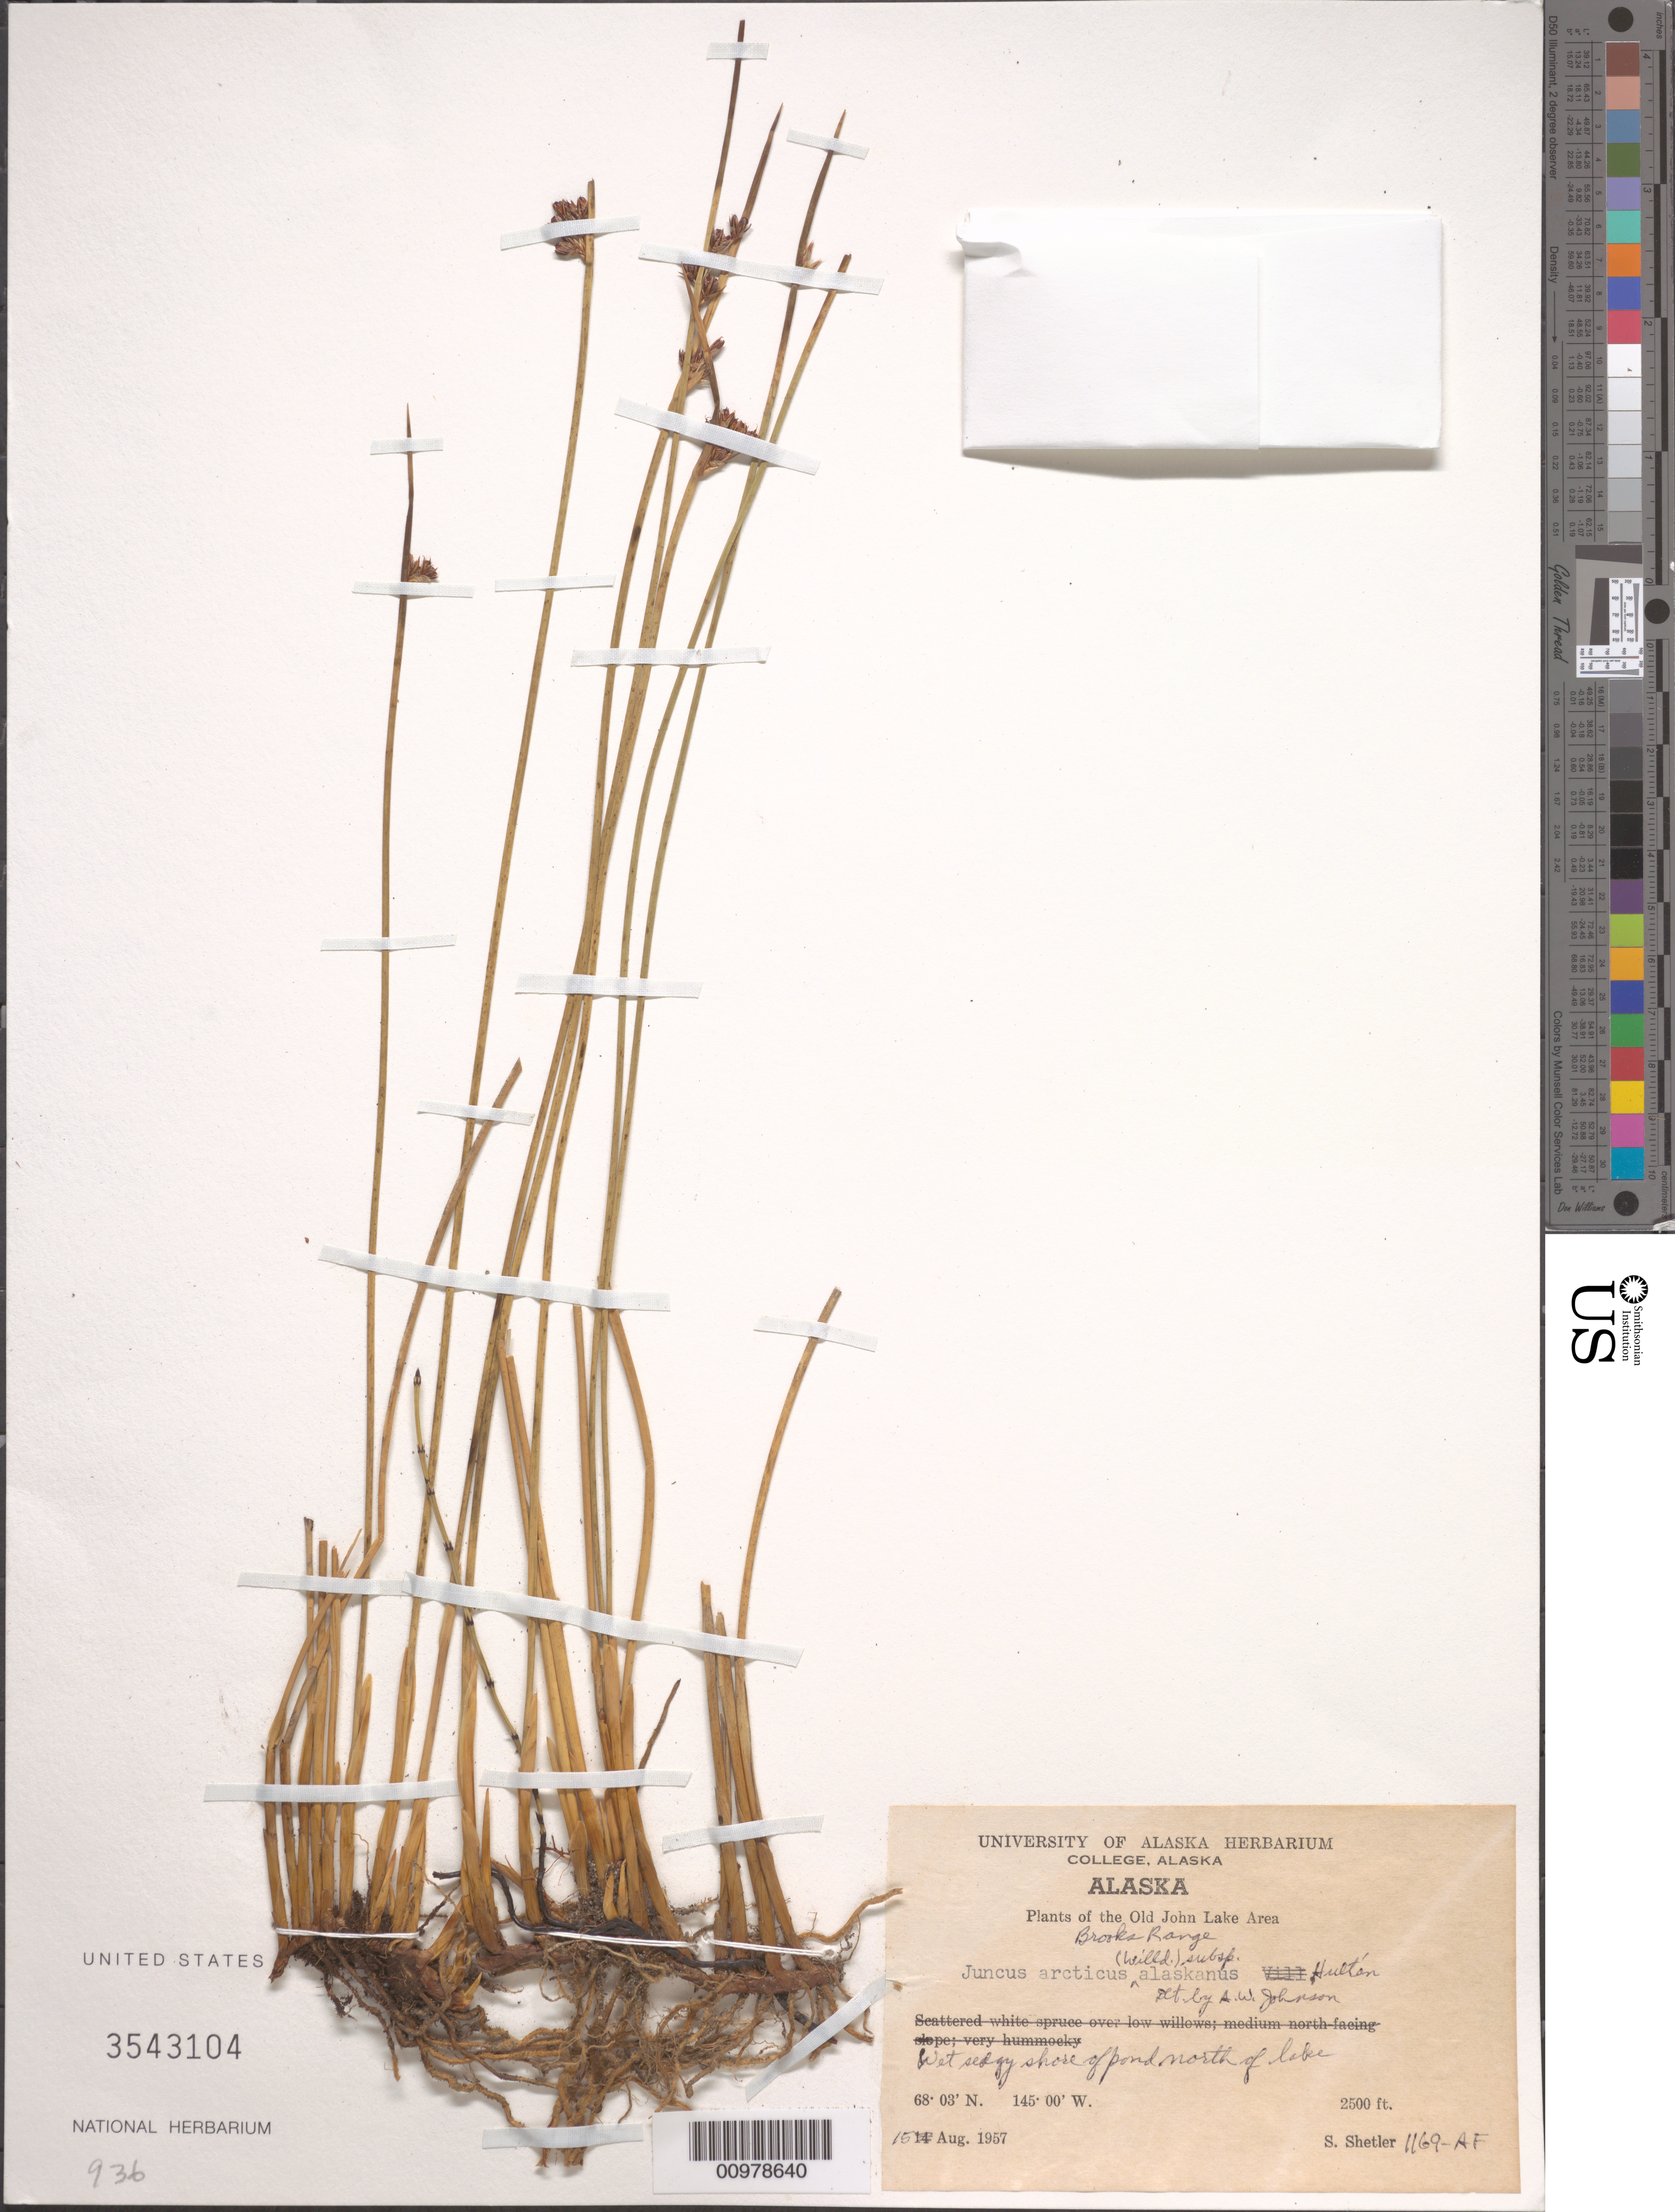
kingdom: Plantae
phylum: Tracheophyta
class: Liliopsida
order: Poales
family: Juncaceae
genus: Juncus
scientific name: Juncus arcticus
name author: Willd.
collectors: S. Shetler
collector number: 1169-AF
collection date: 1957-08-15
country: United States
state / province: Alaska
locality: Old John Lake Area. Brooks Range. Wet sedgy shore of pond north of lake.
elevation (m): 762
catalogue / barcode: US 3543104